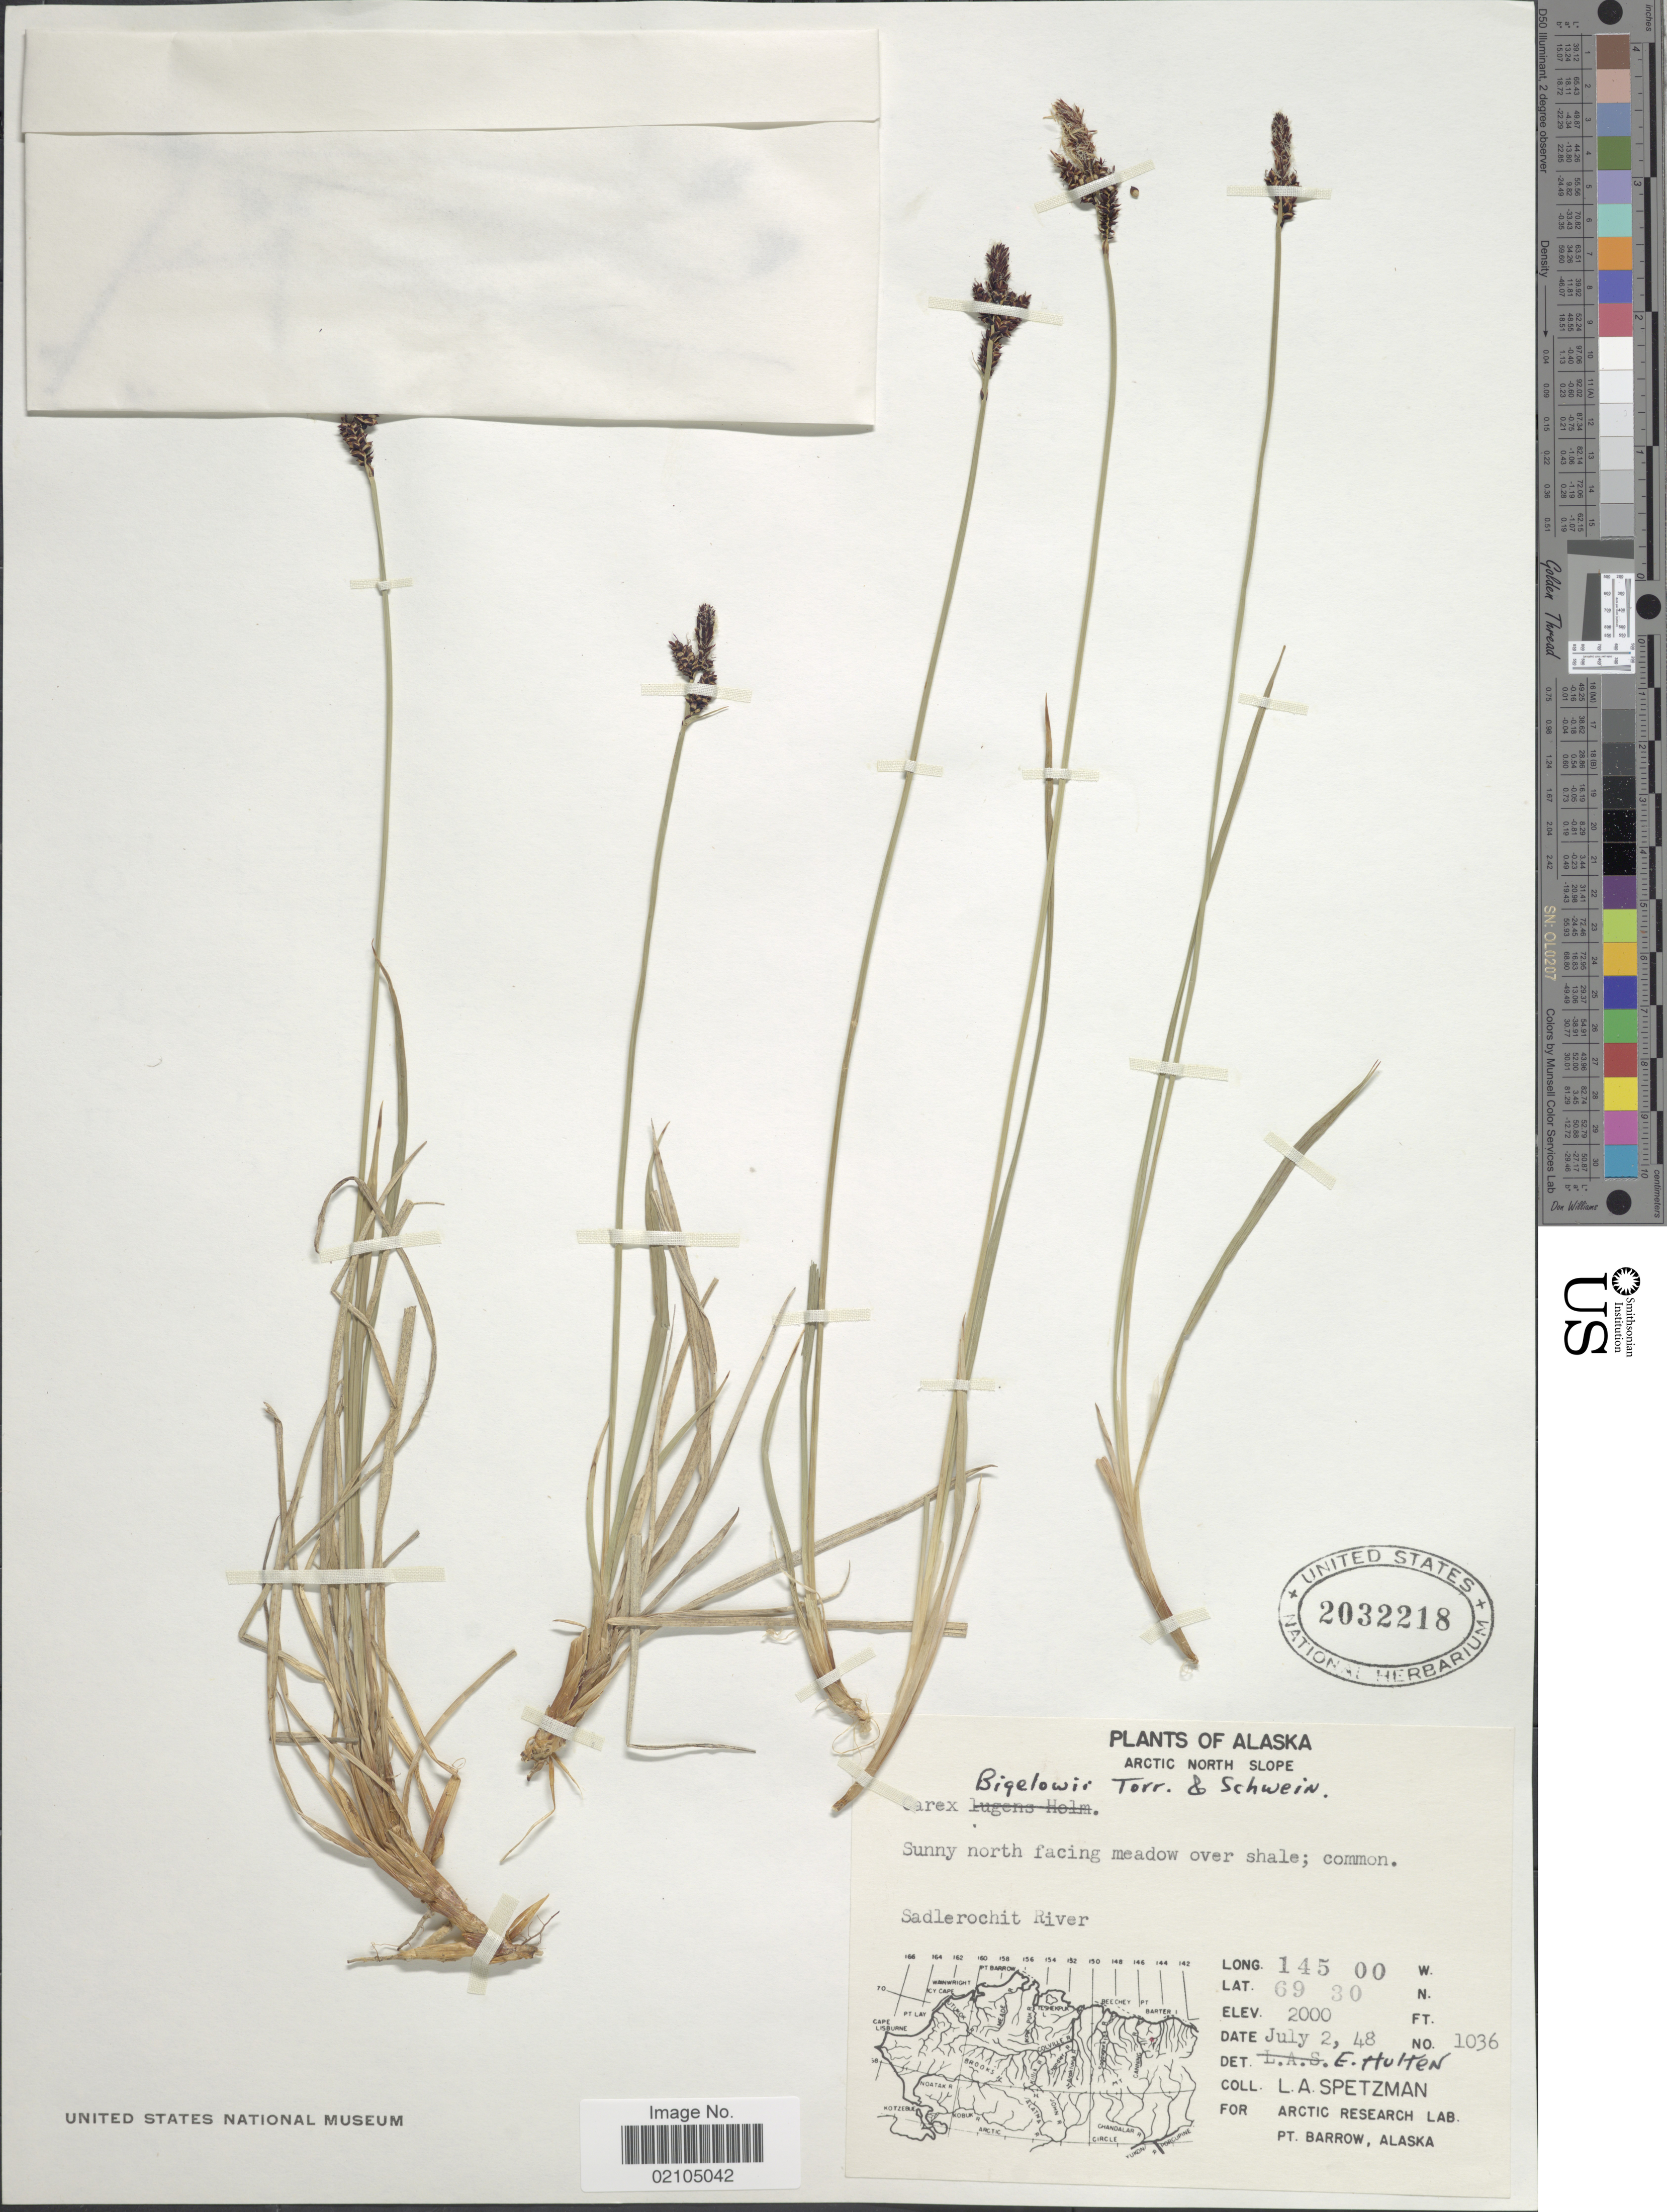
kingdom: Plantae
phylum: Tracheophyta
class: Liliopsida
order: Poales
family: Cyperaceae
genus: Carex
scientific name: Carex bigelowii subsp. lugens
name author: (Holm) T.V. Egorova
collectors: L. Spetzman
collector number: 1036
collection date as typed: Transcribed d/m/y: 2/7/48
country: United States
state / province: Alaska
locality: Arctic North Slope. Sunny north facing meadow over shale. Sadlerochit River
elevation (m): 610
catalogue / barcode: US 2032218